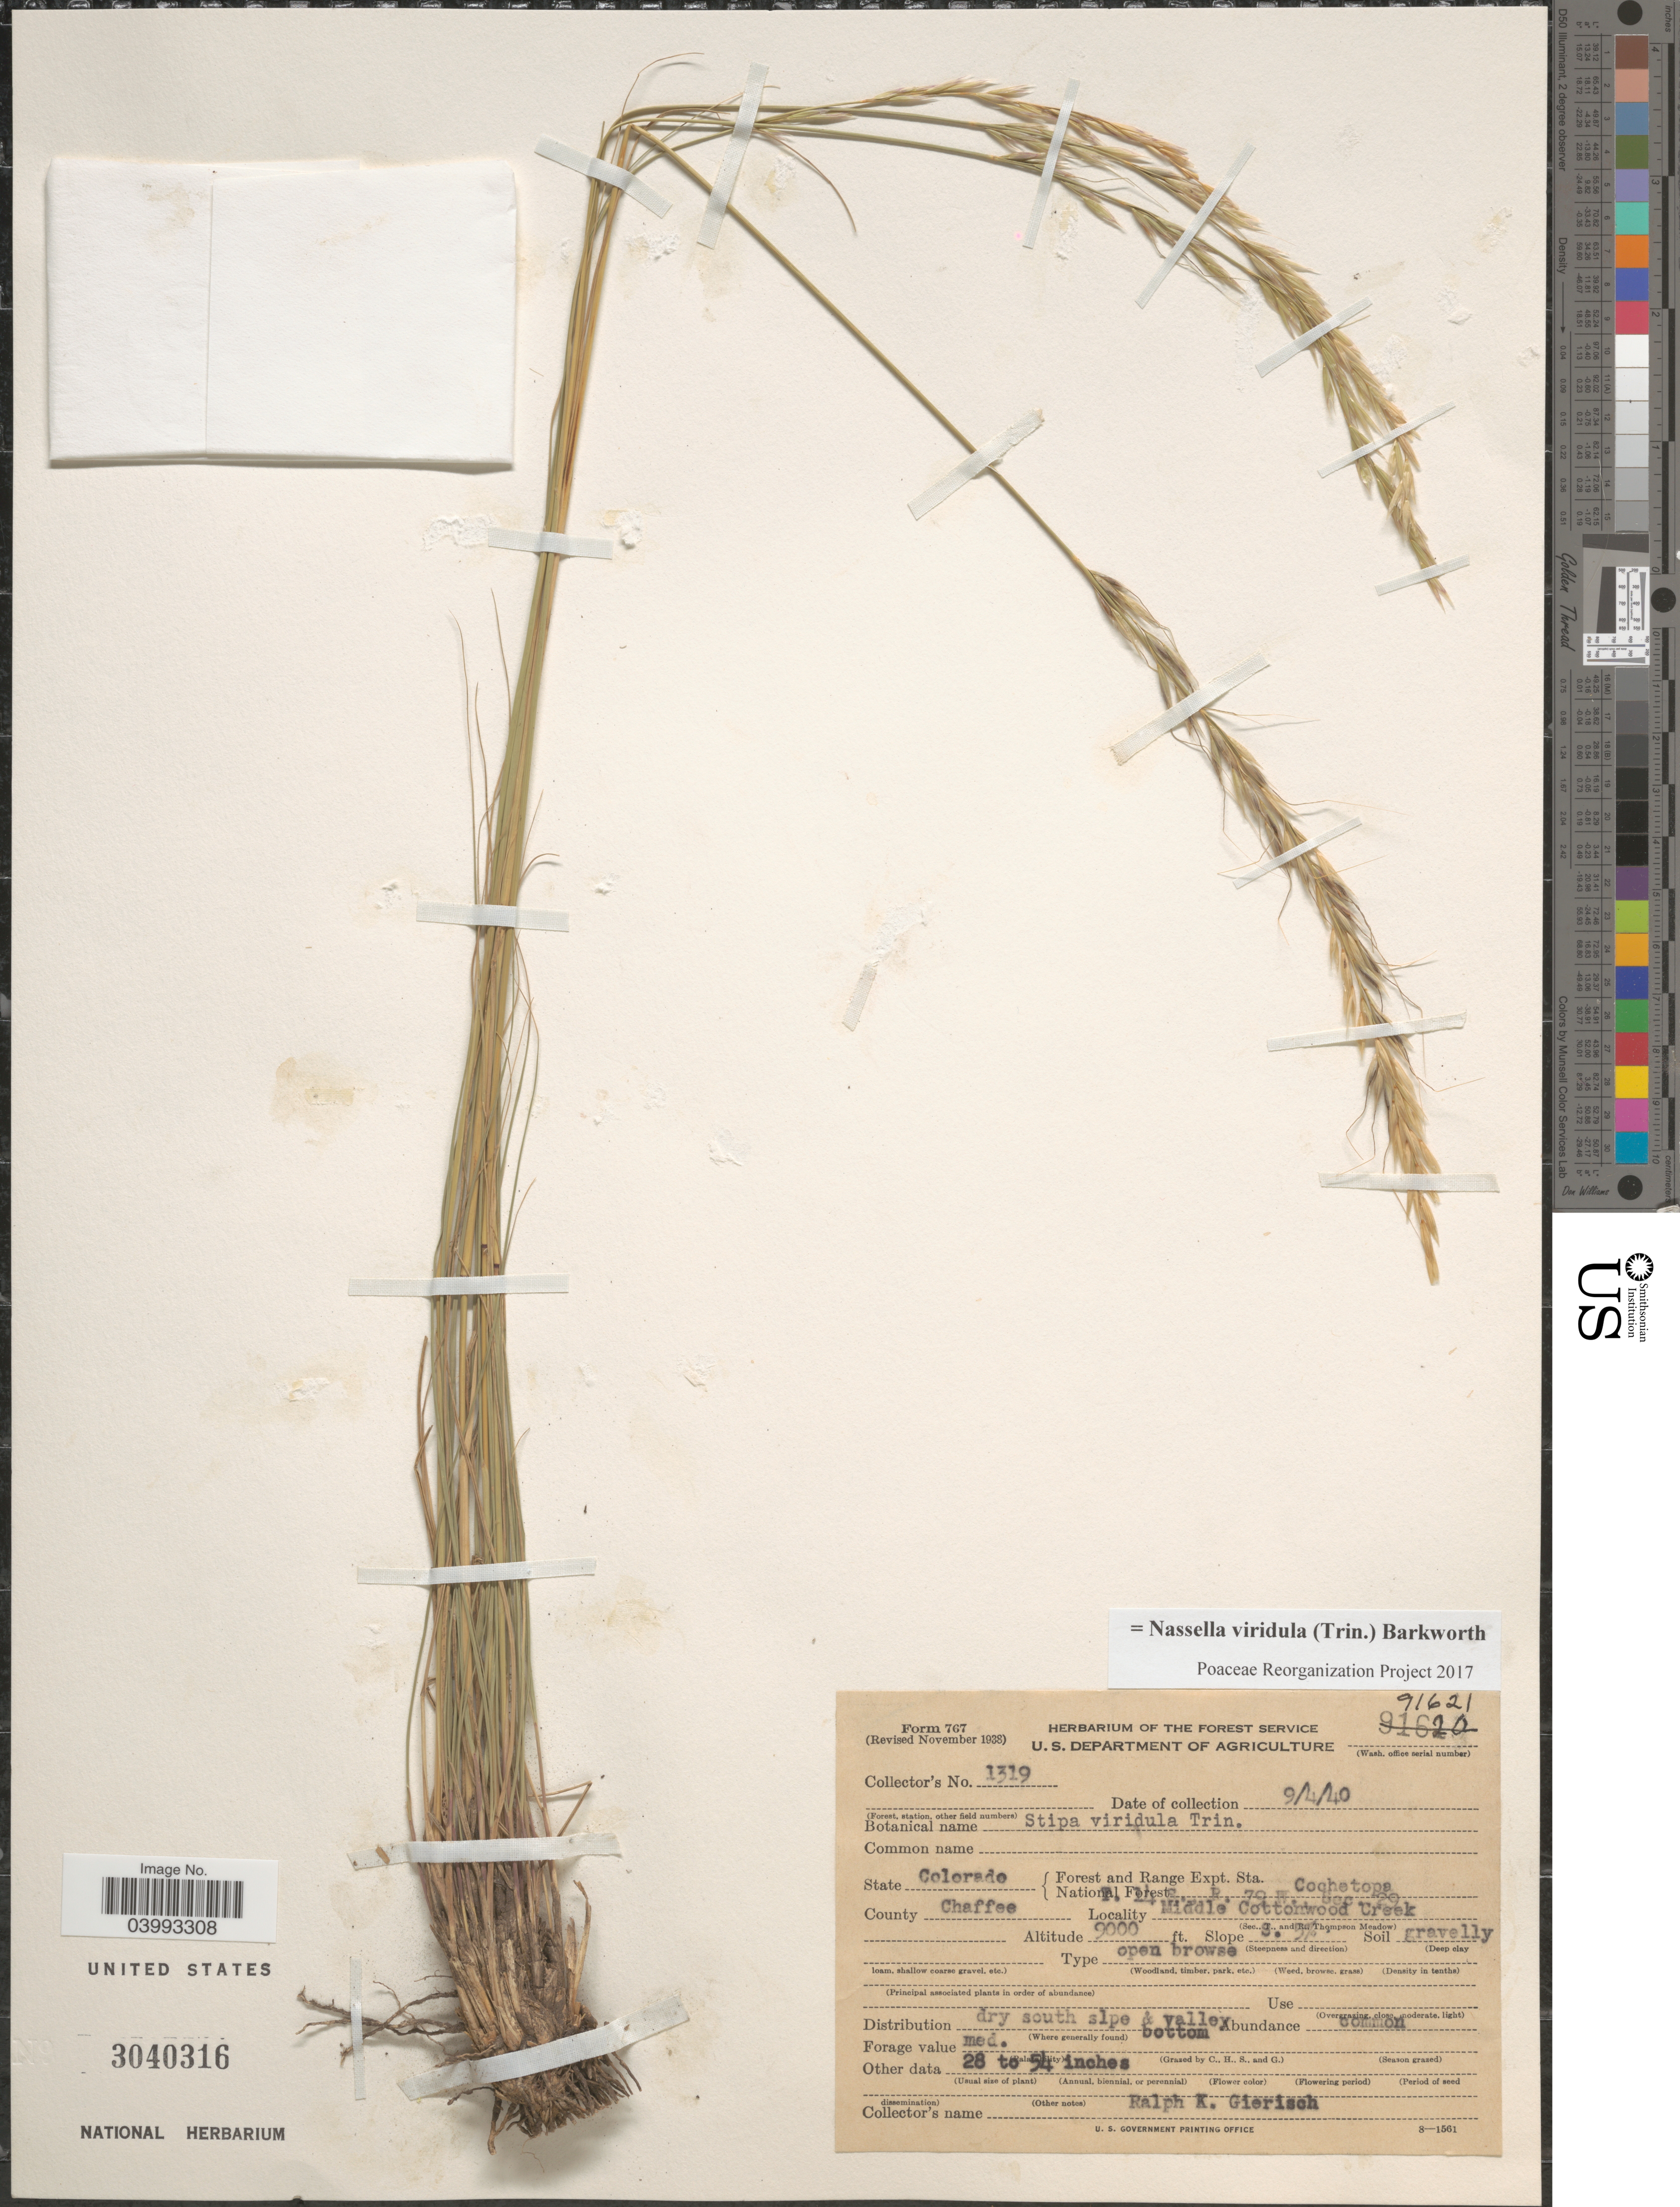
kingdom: Plantae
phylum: Tracheophyta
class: Liliopsida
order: Poales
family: Poaceae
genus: Nassella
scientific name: Nassella viridula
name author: (Trin.) Barkworth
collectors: R. Gierisch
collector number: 1319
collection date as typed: Transcribed d/m/y: 4/9/40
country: United States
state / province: Colorado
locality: County Chaffee. Cochetone. Middle Cottonwood Creek.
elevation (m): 2743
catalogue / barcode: US 3040316